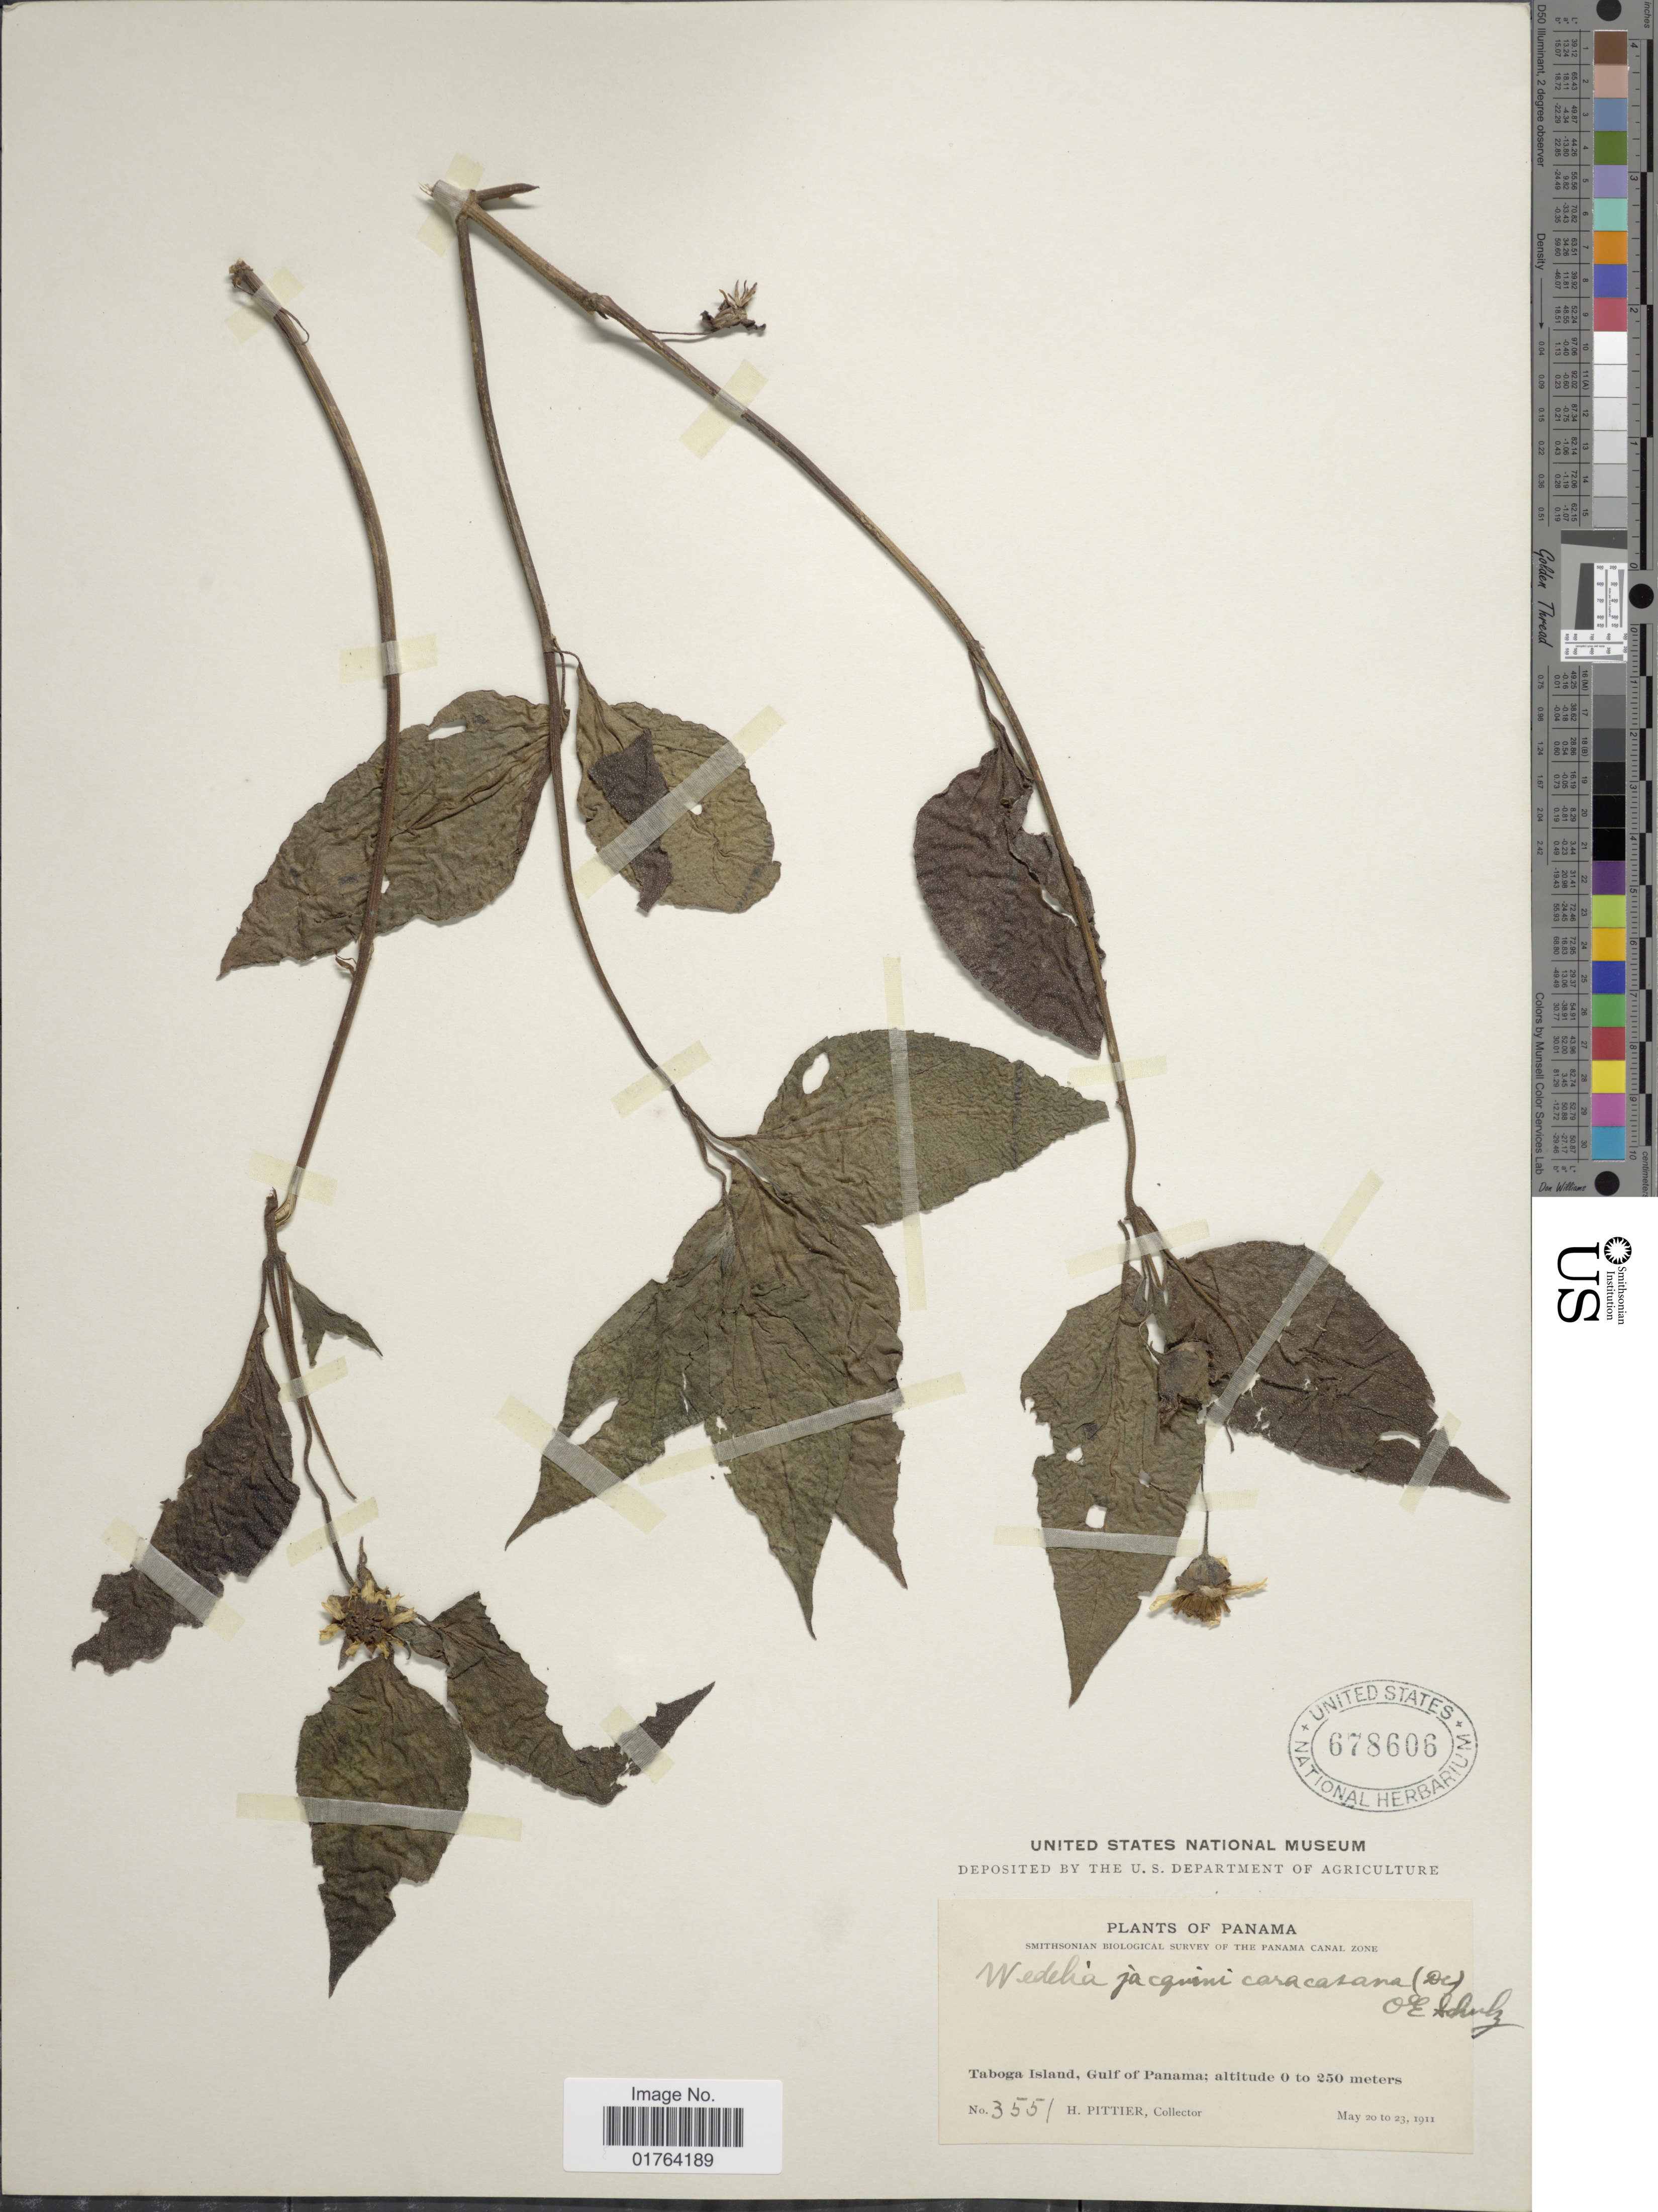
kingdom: Plantae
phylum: Tracheophyta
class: Magnoliopsida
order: Asterales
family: Asteraceae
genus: Wedelia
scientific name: Wedelia calycina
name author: Rich.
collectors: H. F. Pittier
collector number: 3551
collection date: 1911-05-20/1911-05-23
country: Panama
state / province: Panamá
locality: Gulf of Panama. The Panama Canal Zone. Taboga Island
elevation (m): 0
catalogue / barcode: US 678606